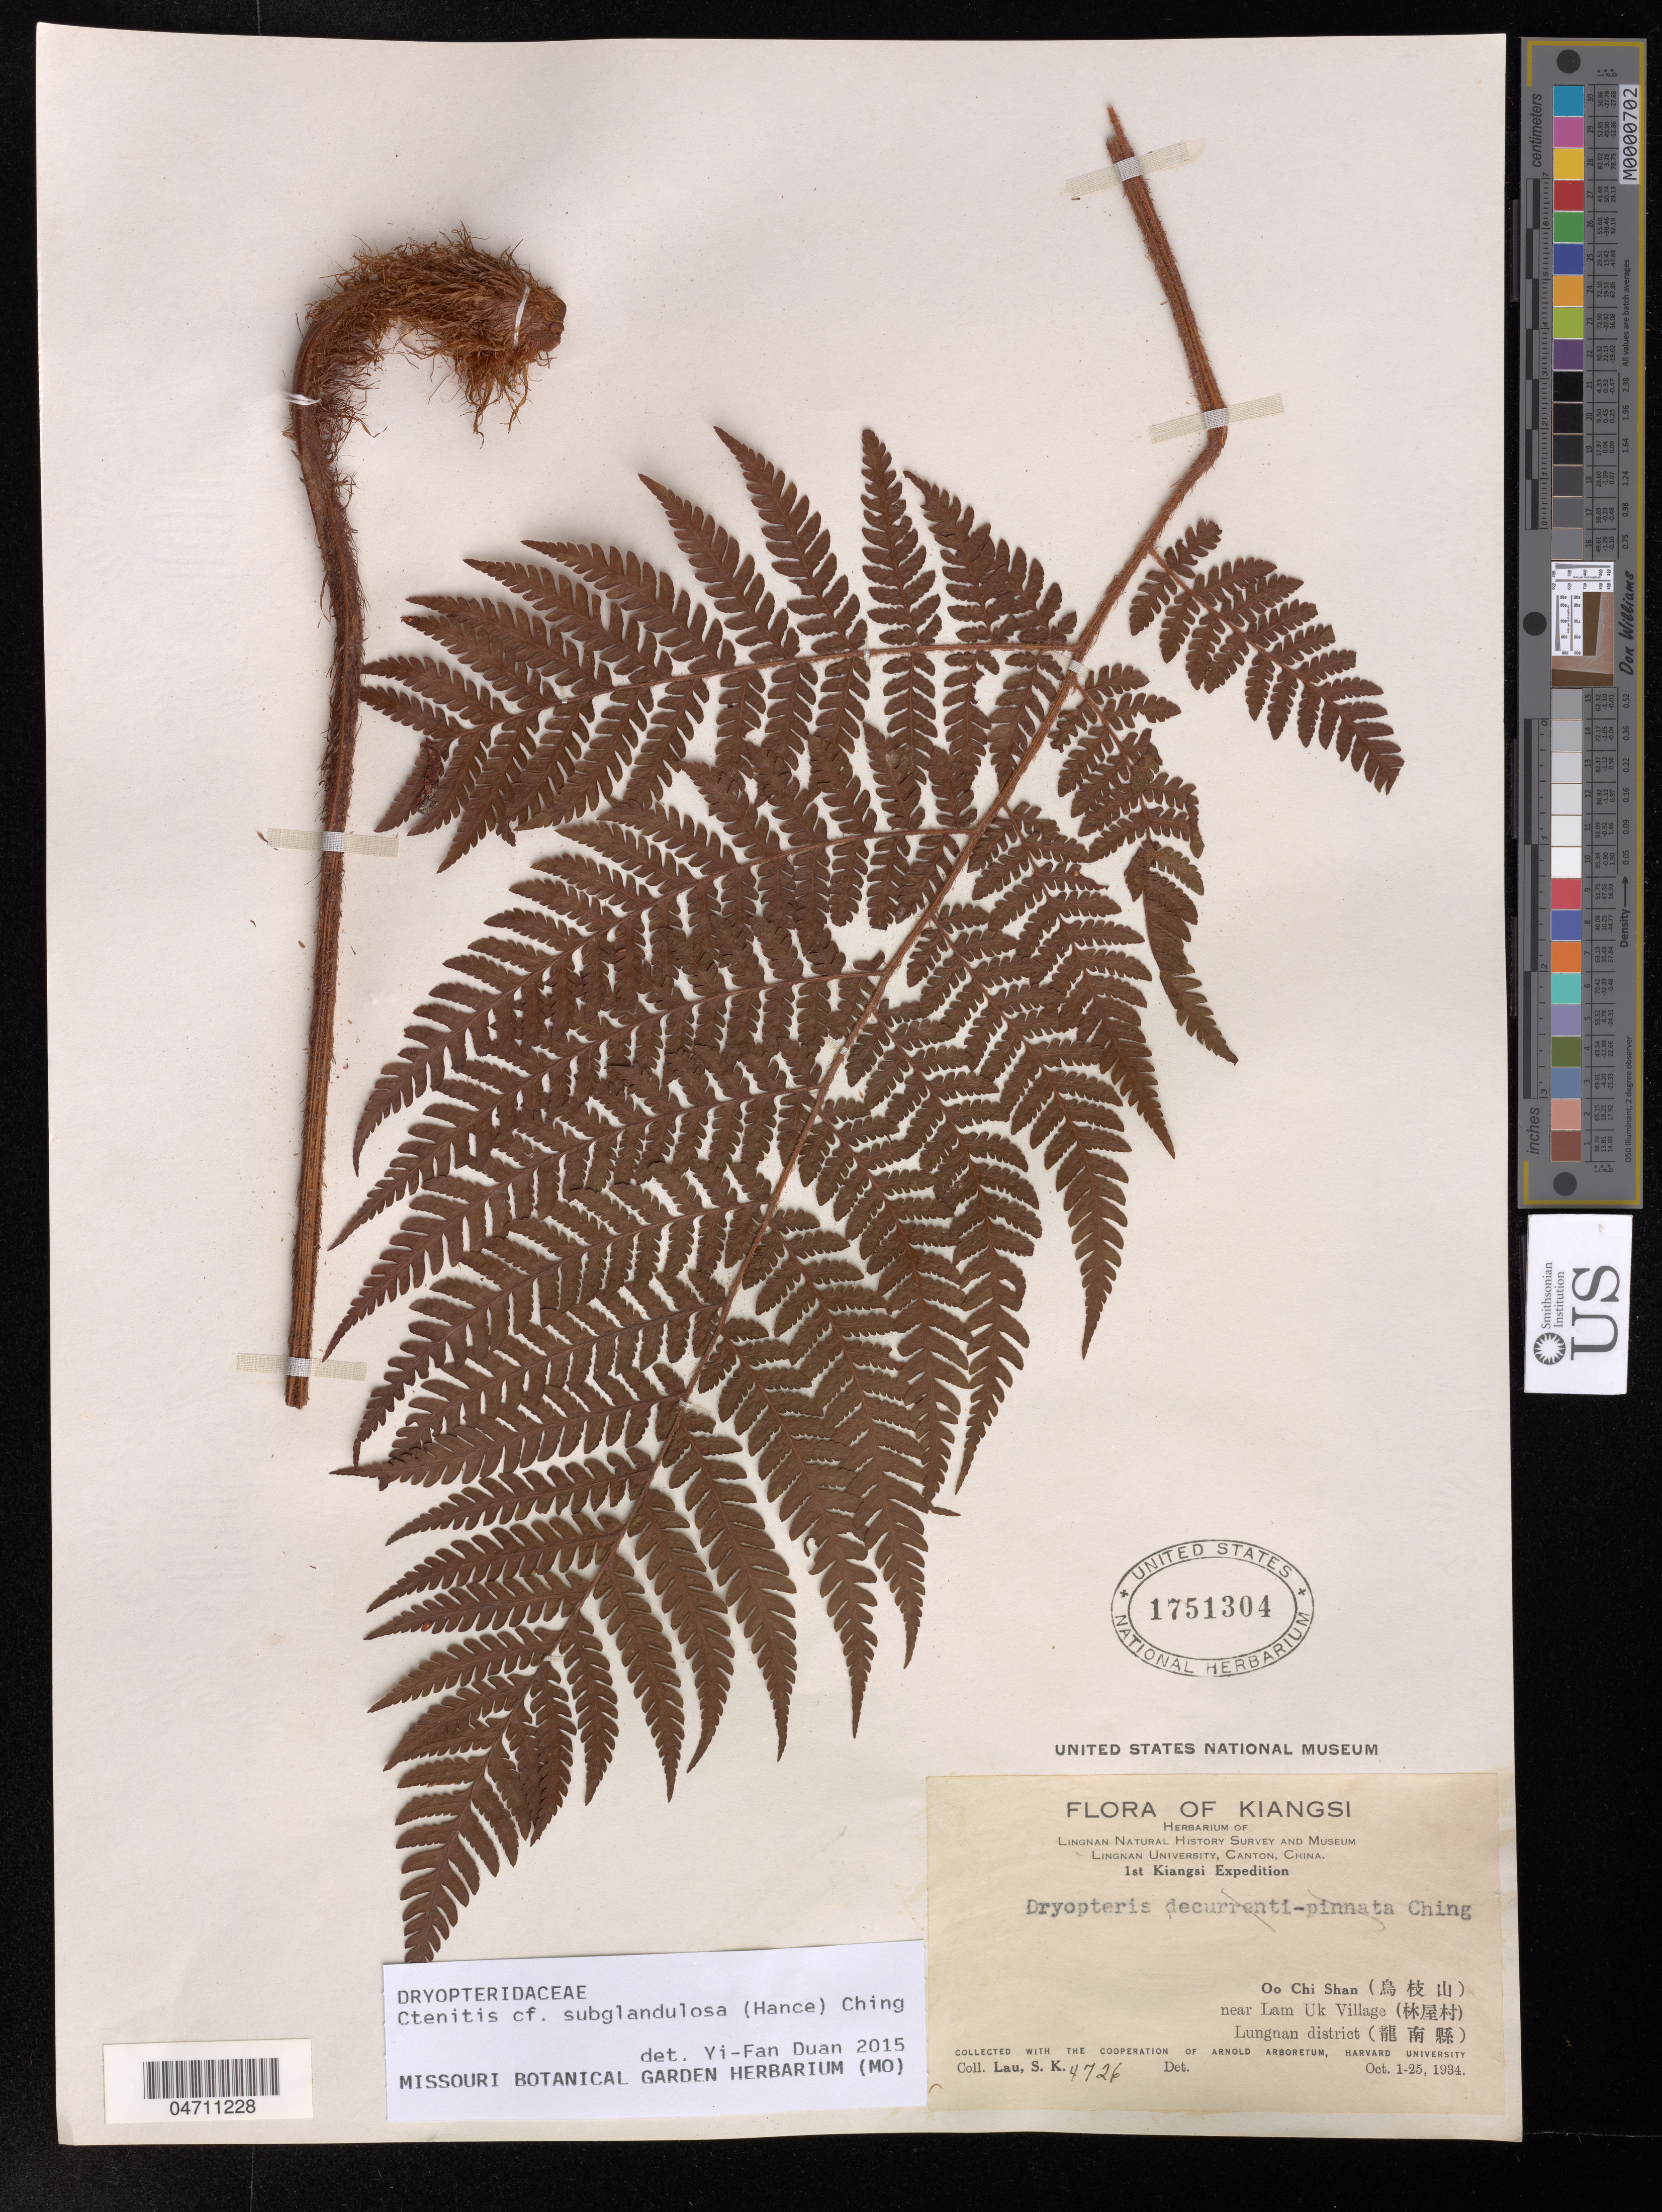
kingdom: Plantae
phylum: Tracheophyta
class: Polypodiopsida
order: Polypodiales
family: Dryopteridaceae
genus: Ctenitis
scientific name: Ctenitis subglandulosa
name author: (Hance) Ching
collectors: S. K. Lau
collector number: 4726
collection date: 1934-10-01/1934-10-25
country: China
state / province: Jiangxi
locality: Kiangis, Oo Chi Shan, near Lam Uk Village, Lungnan district.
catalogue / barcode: US 1751304